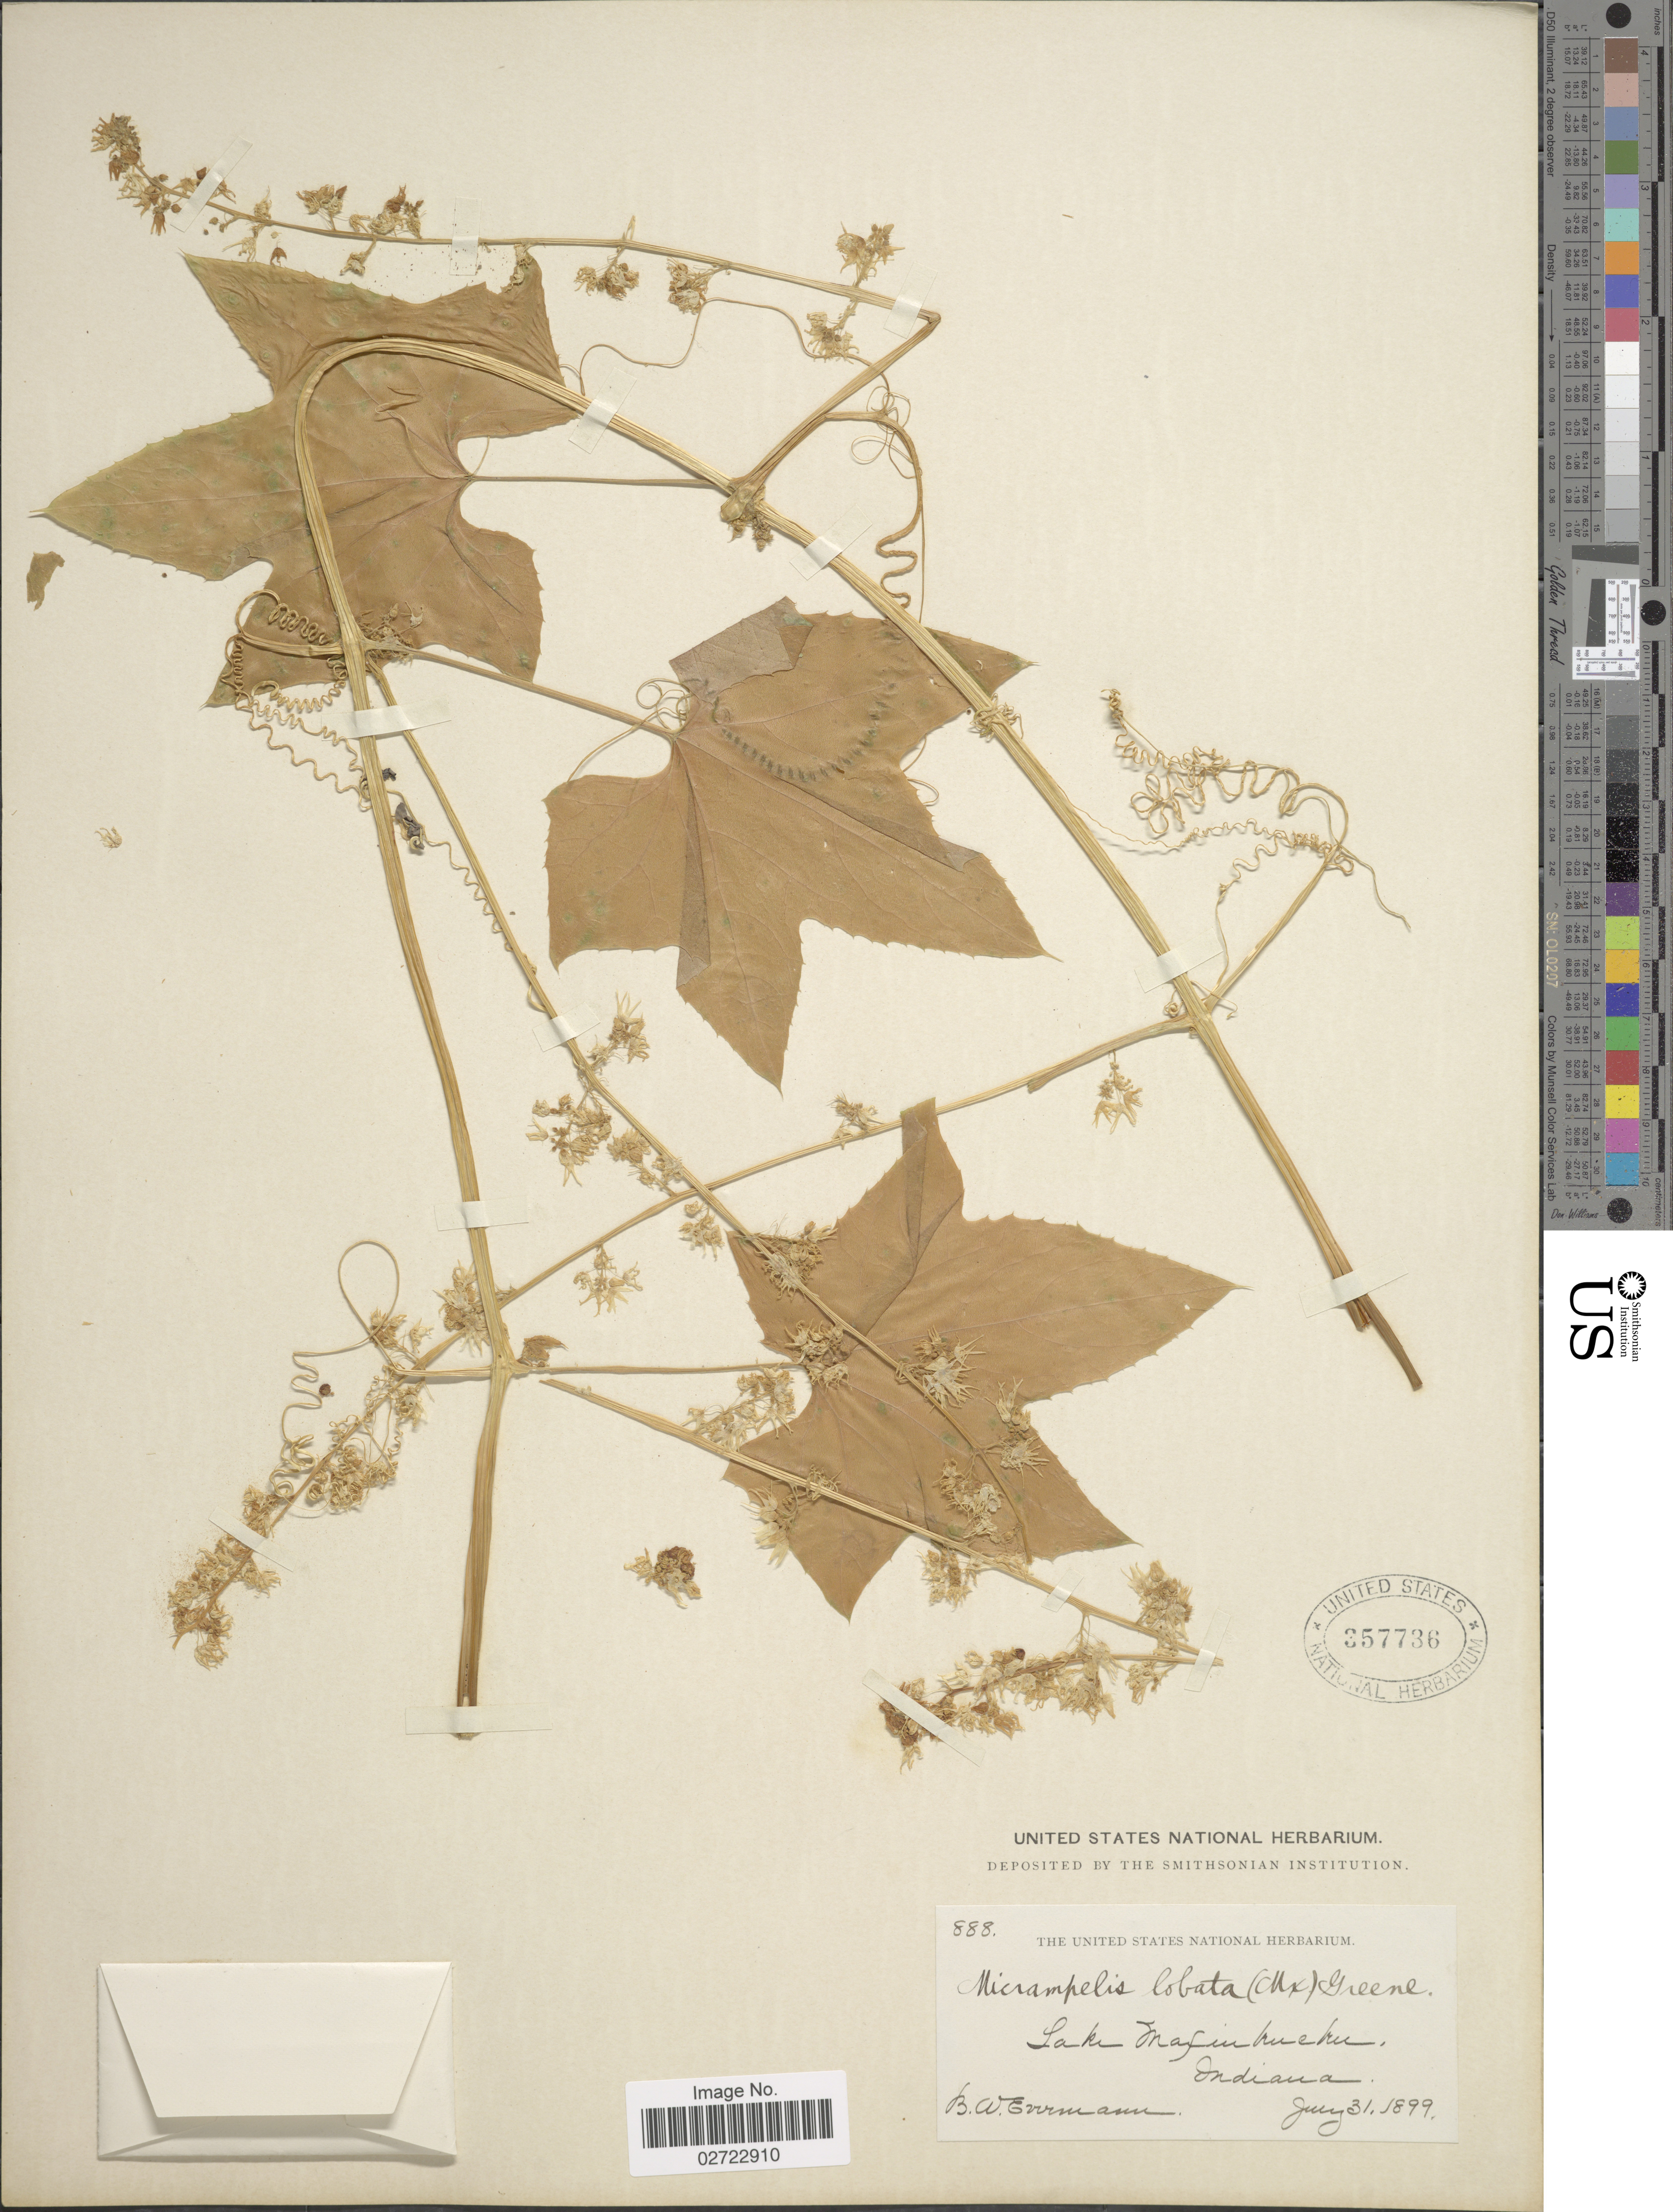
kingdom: Plantae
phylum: Tracheophyta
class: Magnoliopsida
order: Cucurbitales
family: Cucurbitaceae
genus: Echinocystis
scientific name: Echinocystis lobata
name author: (Michx.) Torr. & A. Gray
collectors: B. W. Evermann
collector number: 888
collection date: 1899-07-31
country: United States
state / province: Indiana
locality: Lake Maxinkuckee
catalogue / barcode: US 357736